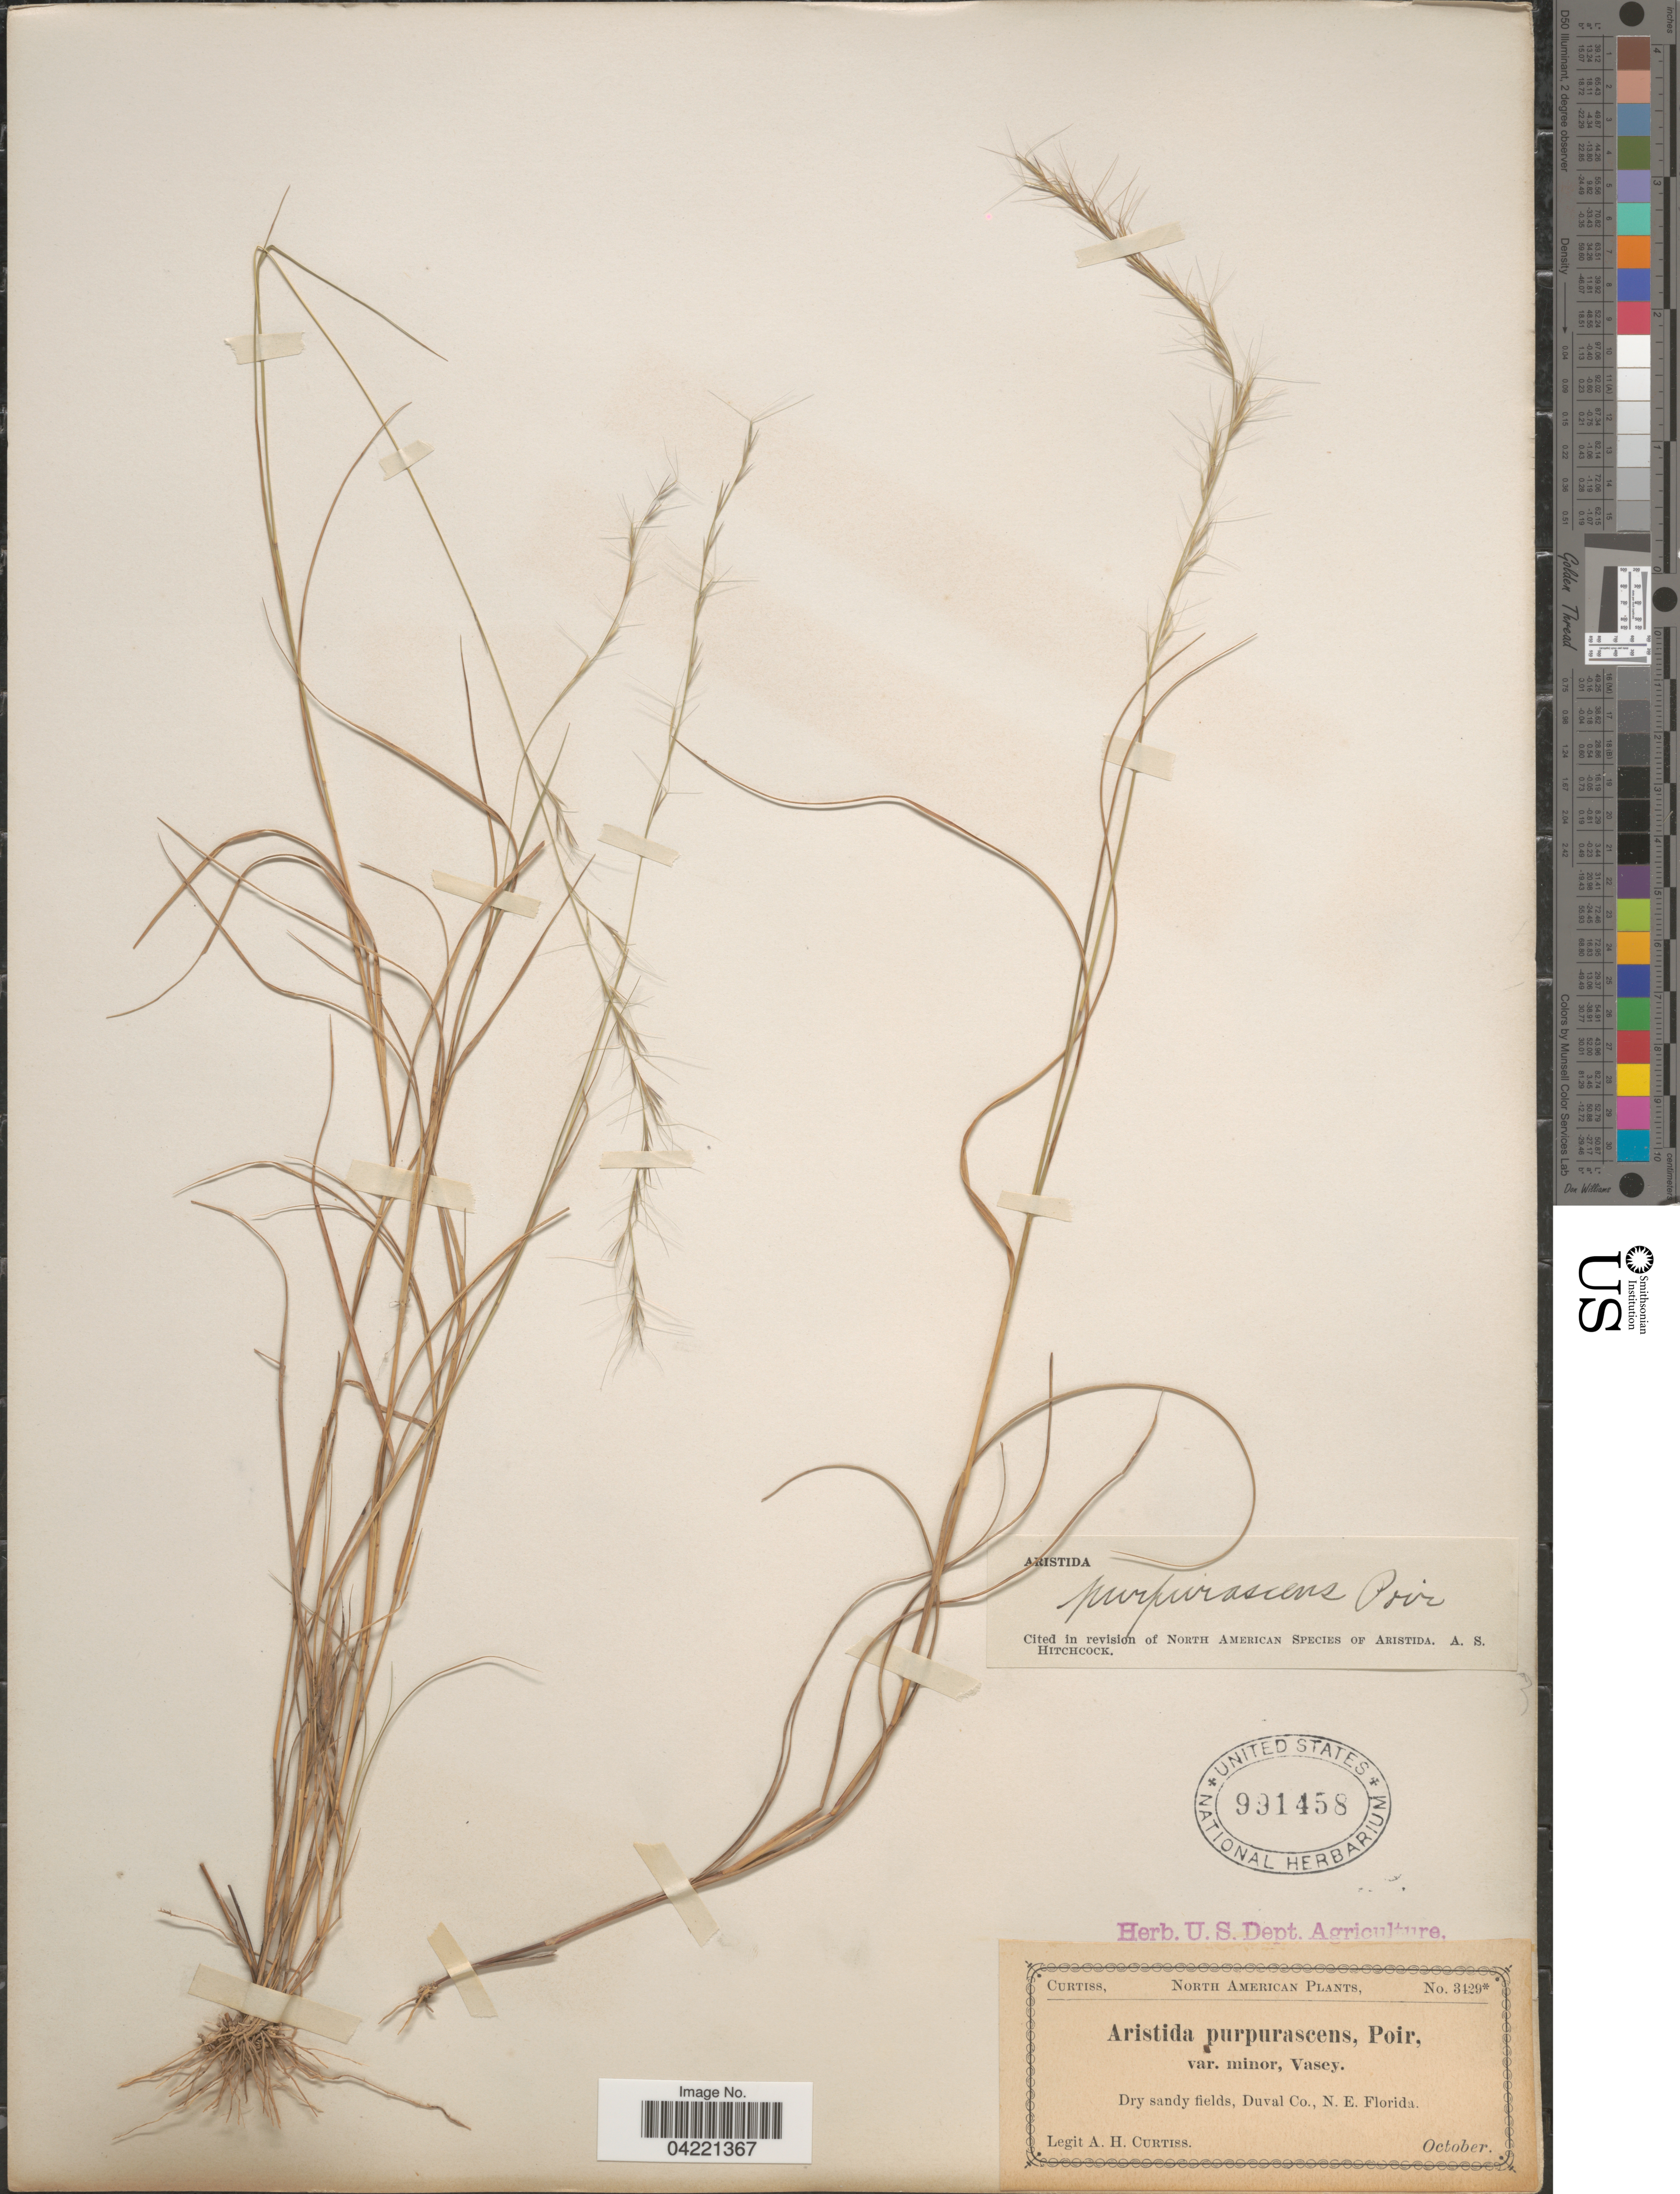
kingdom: Plantae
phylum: Tracheophyta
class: Liliopsida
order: Poales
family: Poaceae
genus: Aristida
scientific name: Aristida purpurascens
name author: Poir.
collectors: A. H. Curtiss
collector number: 3429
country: United States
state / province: Florida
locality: Dry sandy fields, Duval Co., N. E. Florida.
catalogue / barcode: US 991458